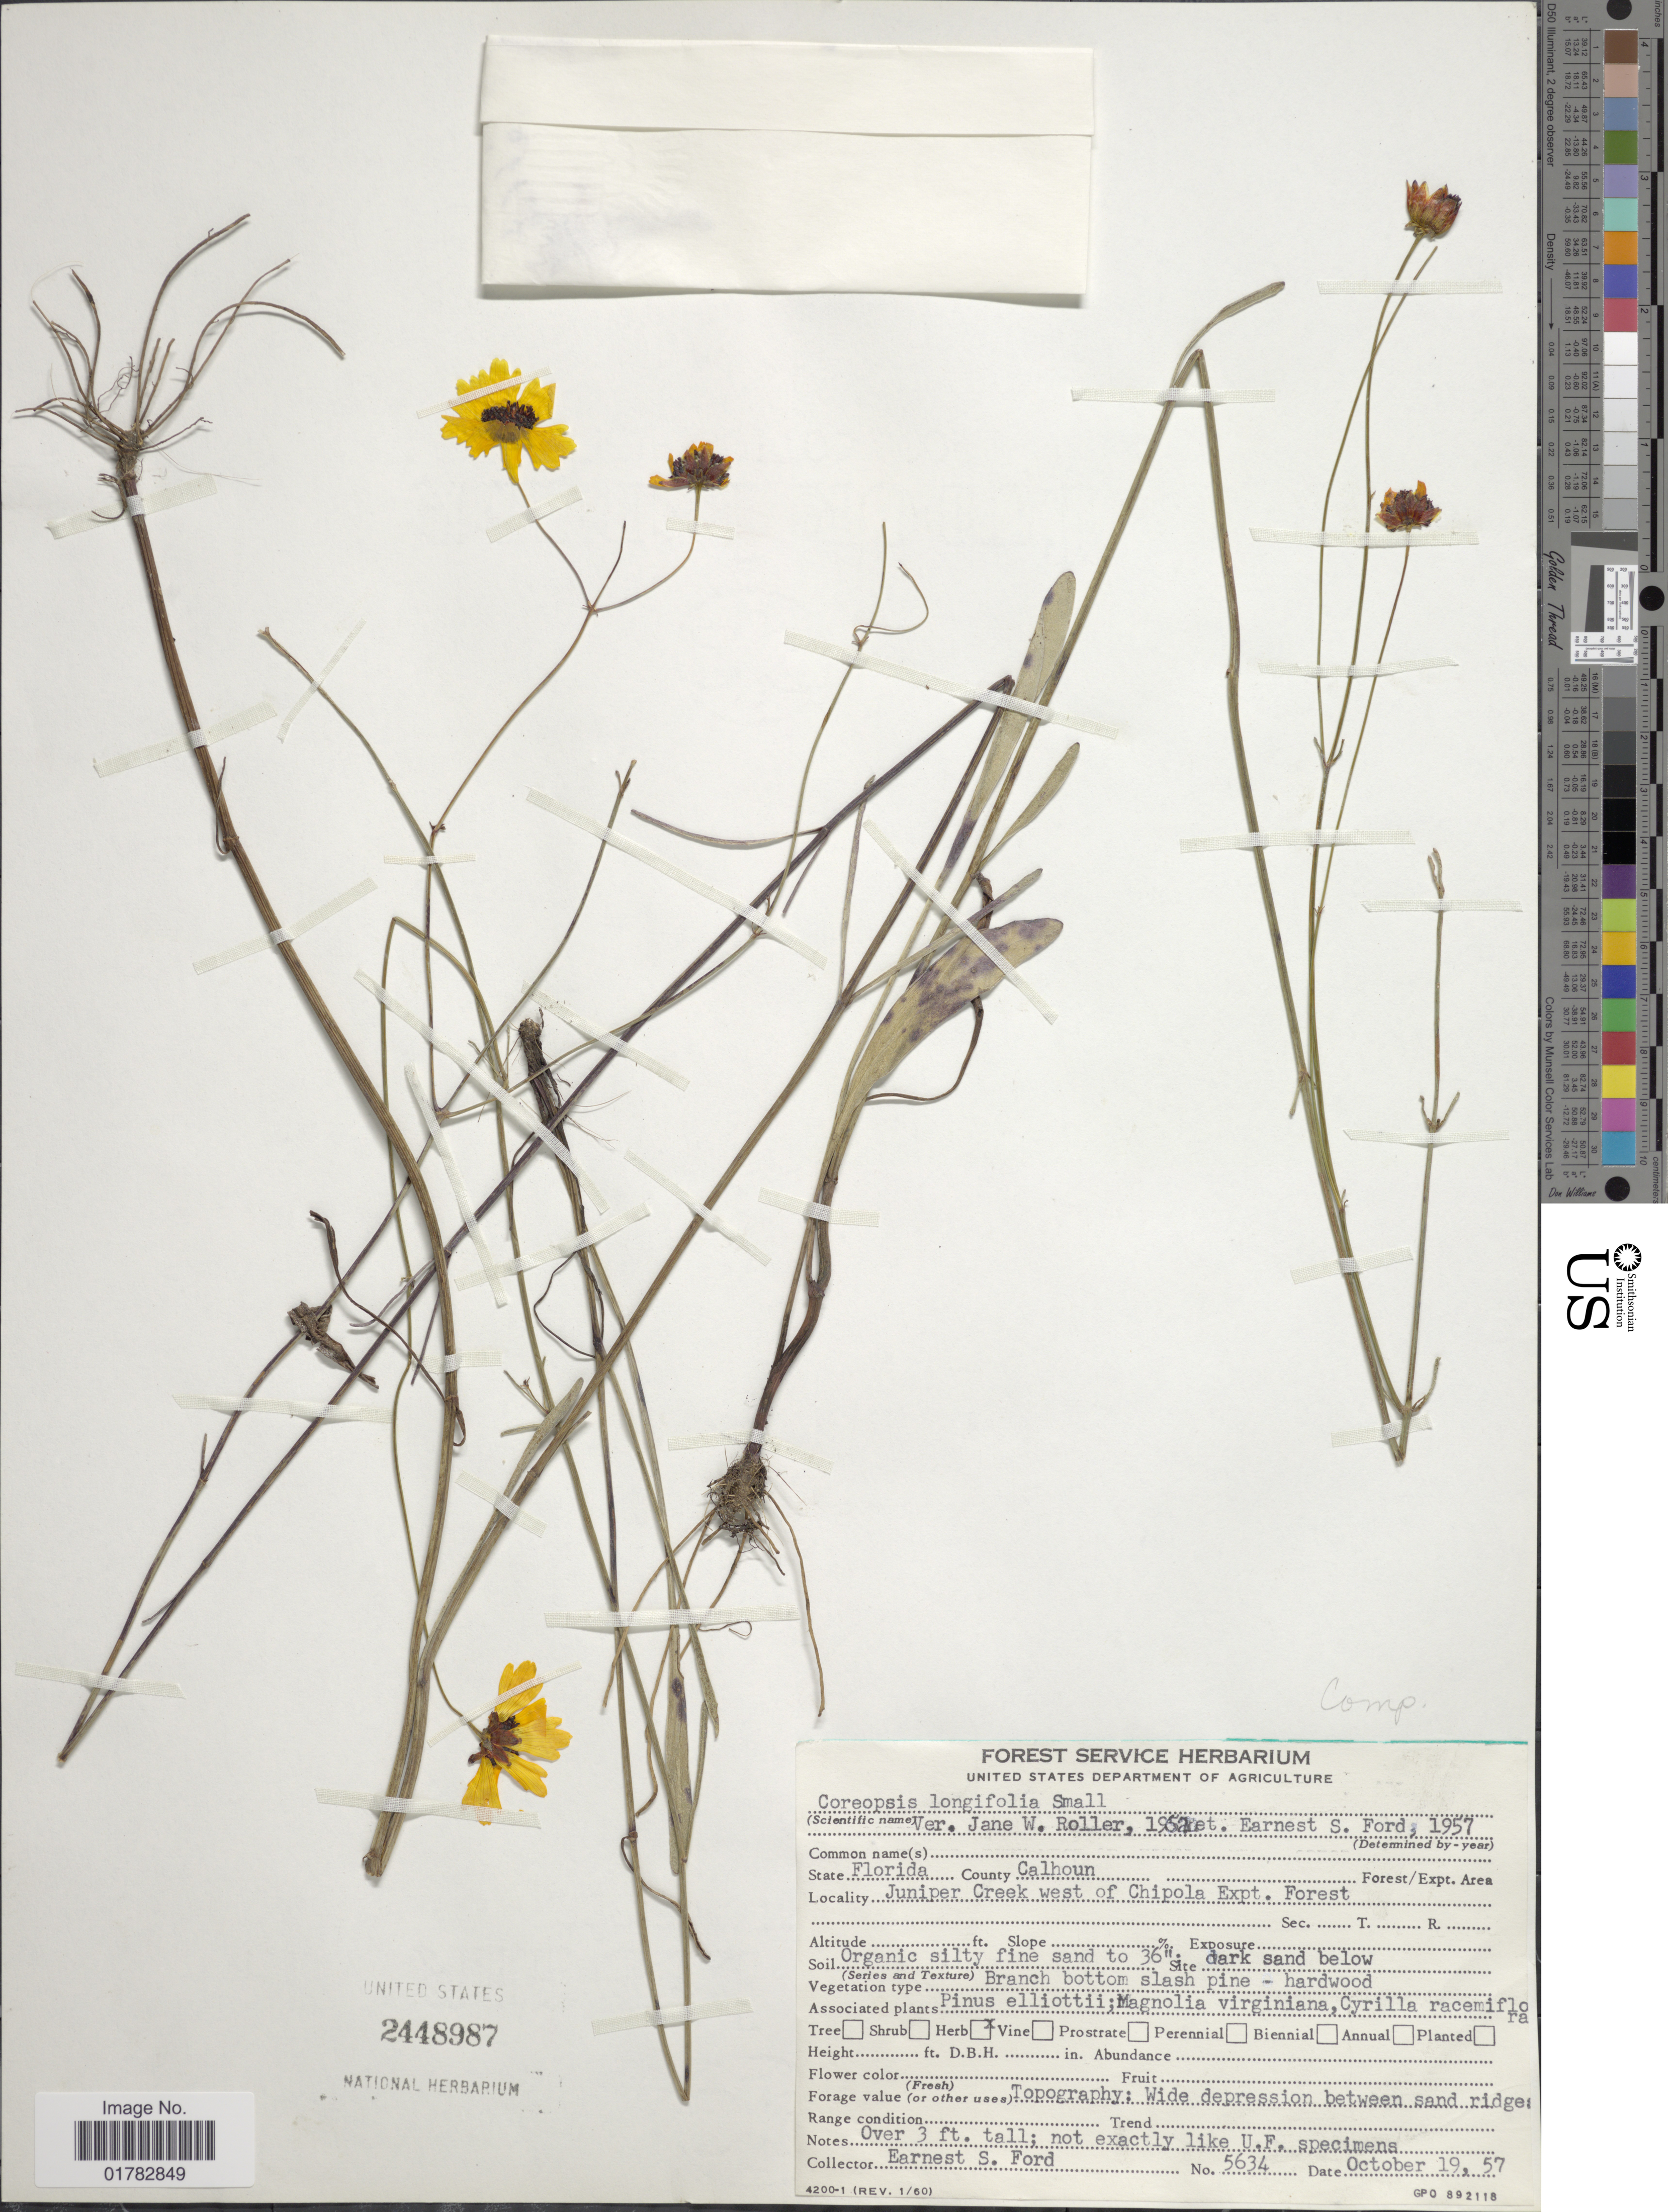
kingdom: Plantae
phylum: Tracheophyta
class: Magnoliopsida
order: Asterales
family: Asteraceae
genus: Coreopsis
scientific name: Coreopsis longifolia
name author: Small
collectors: E. Ford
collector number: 5634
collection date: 1957-10-19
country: United States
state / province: Florida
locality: County Calhoun, Juniper Creek west of Chipola Forest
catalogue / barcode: US 2448987